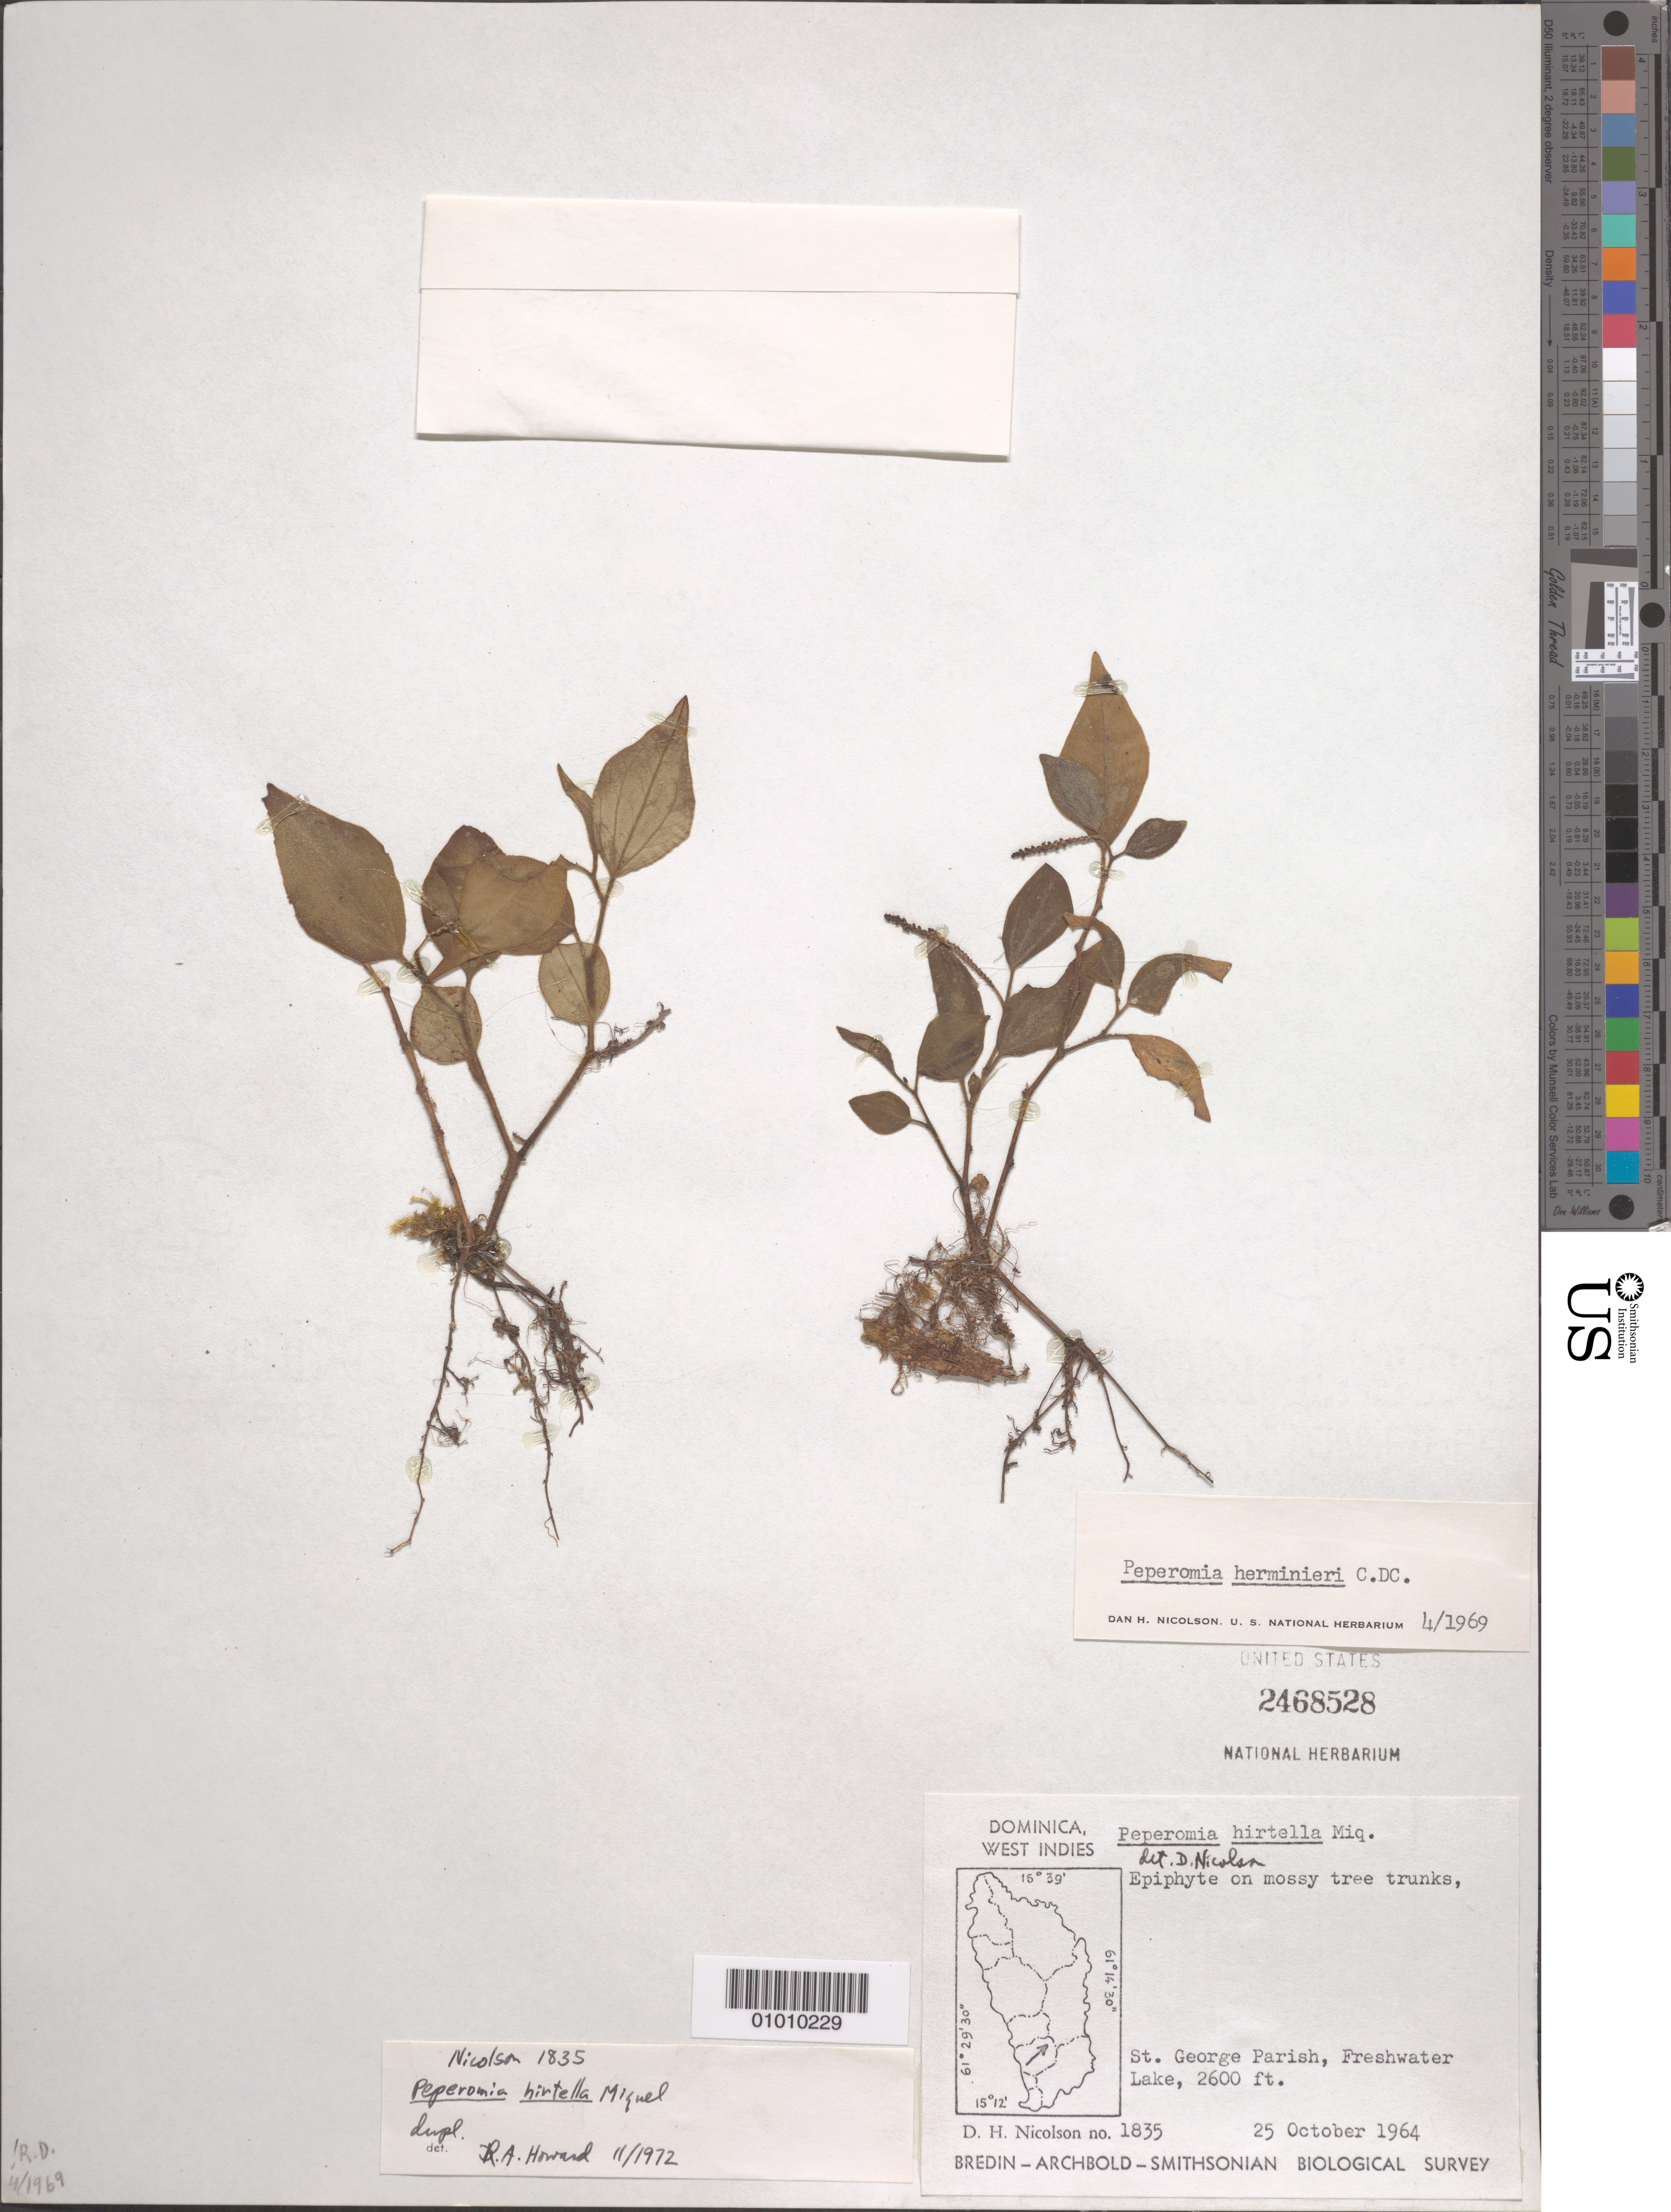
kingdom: Plantae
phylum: Tracheophyta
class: Magnoliopsida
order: Piperales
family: Piperaceae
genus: Peperomia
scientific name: Peperomia hirtella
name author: Miq.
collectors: D. H. Nicolson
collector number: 1835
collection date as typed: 25 Oct 1964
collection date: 1964-10-25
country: Dominica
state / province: St. George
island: Dominica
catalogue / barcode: US 2468528